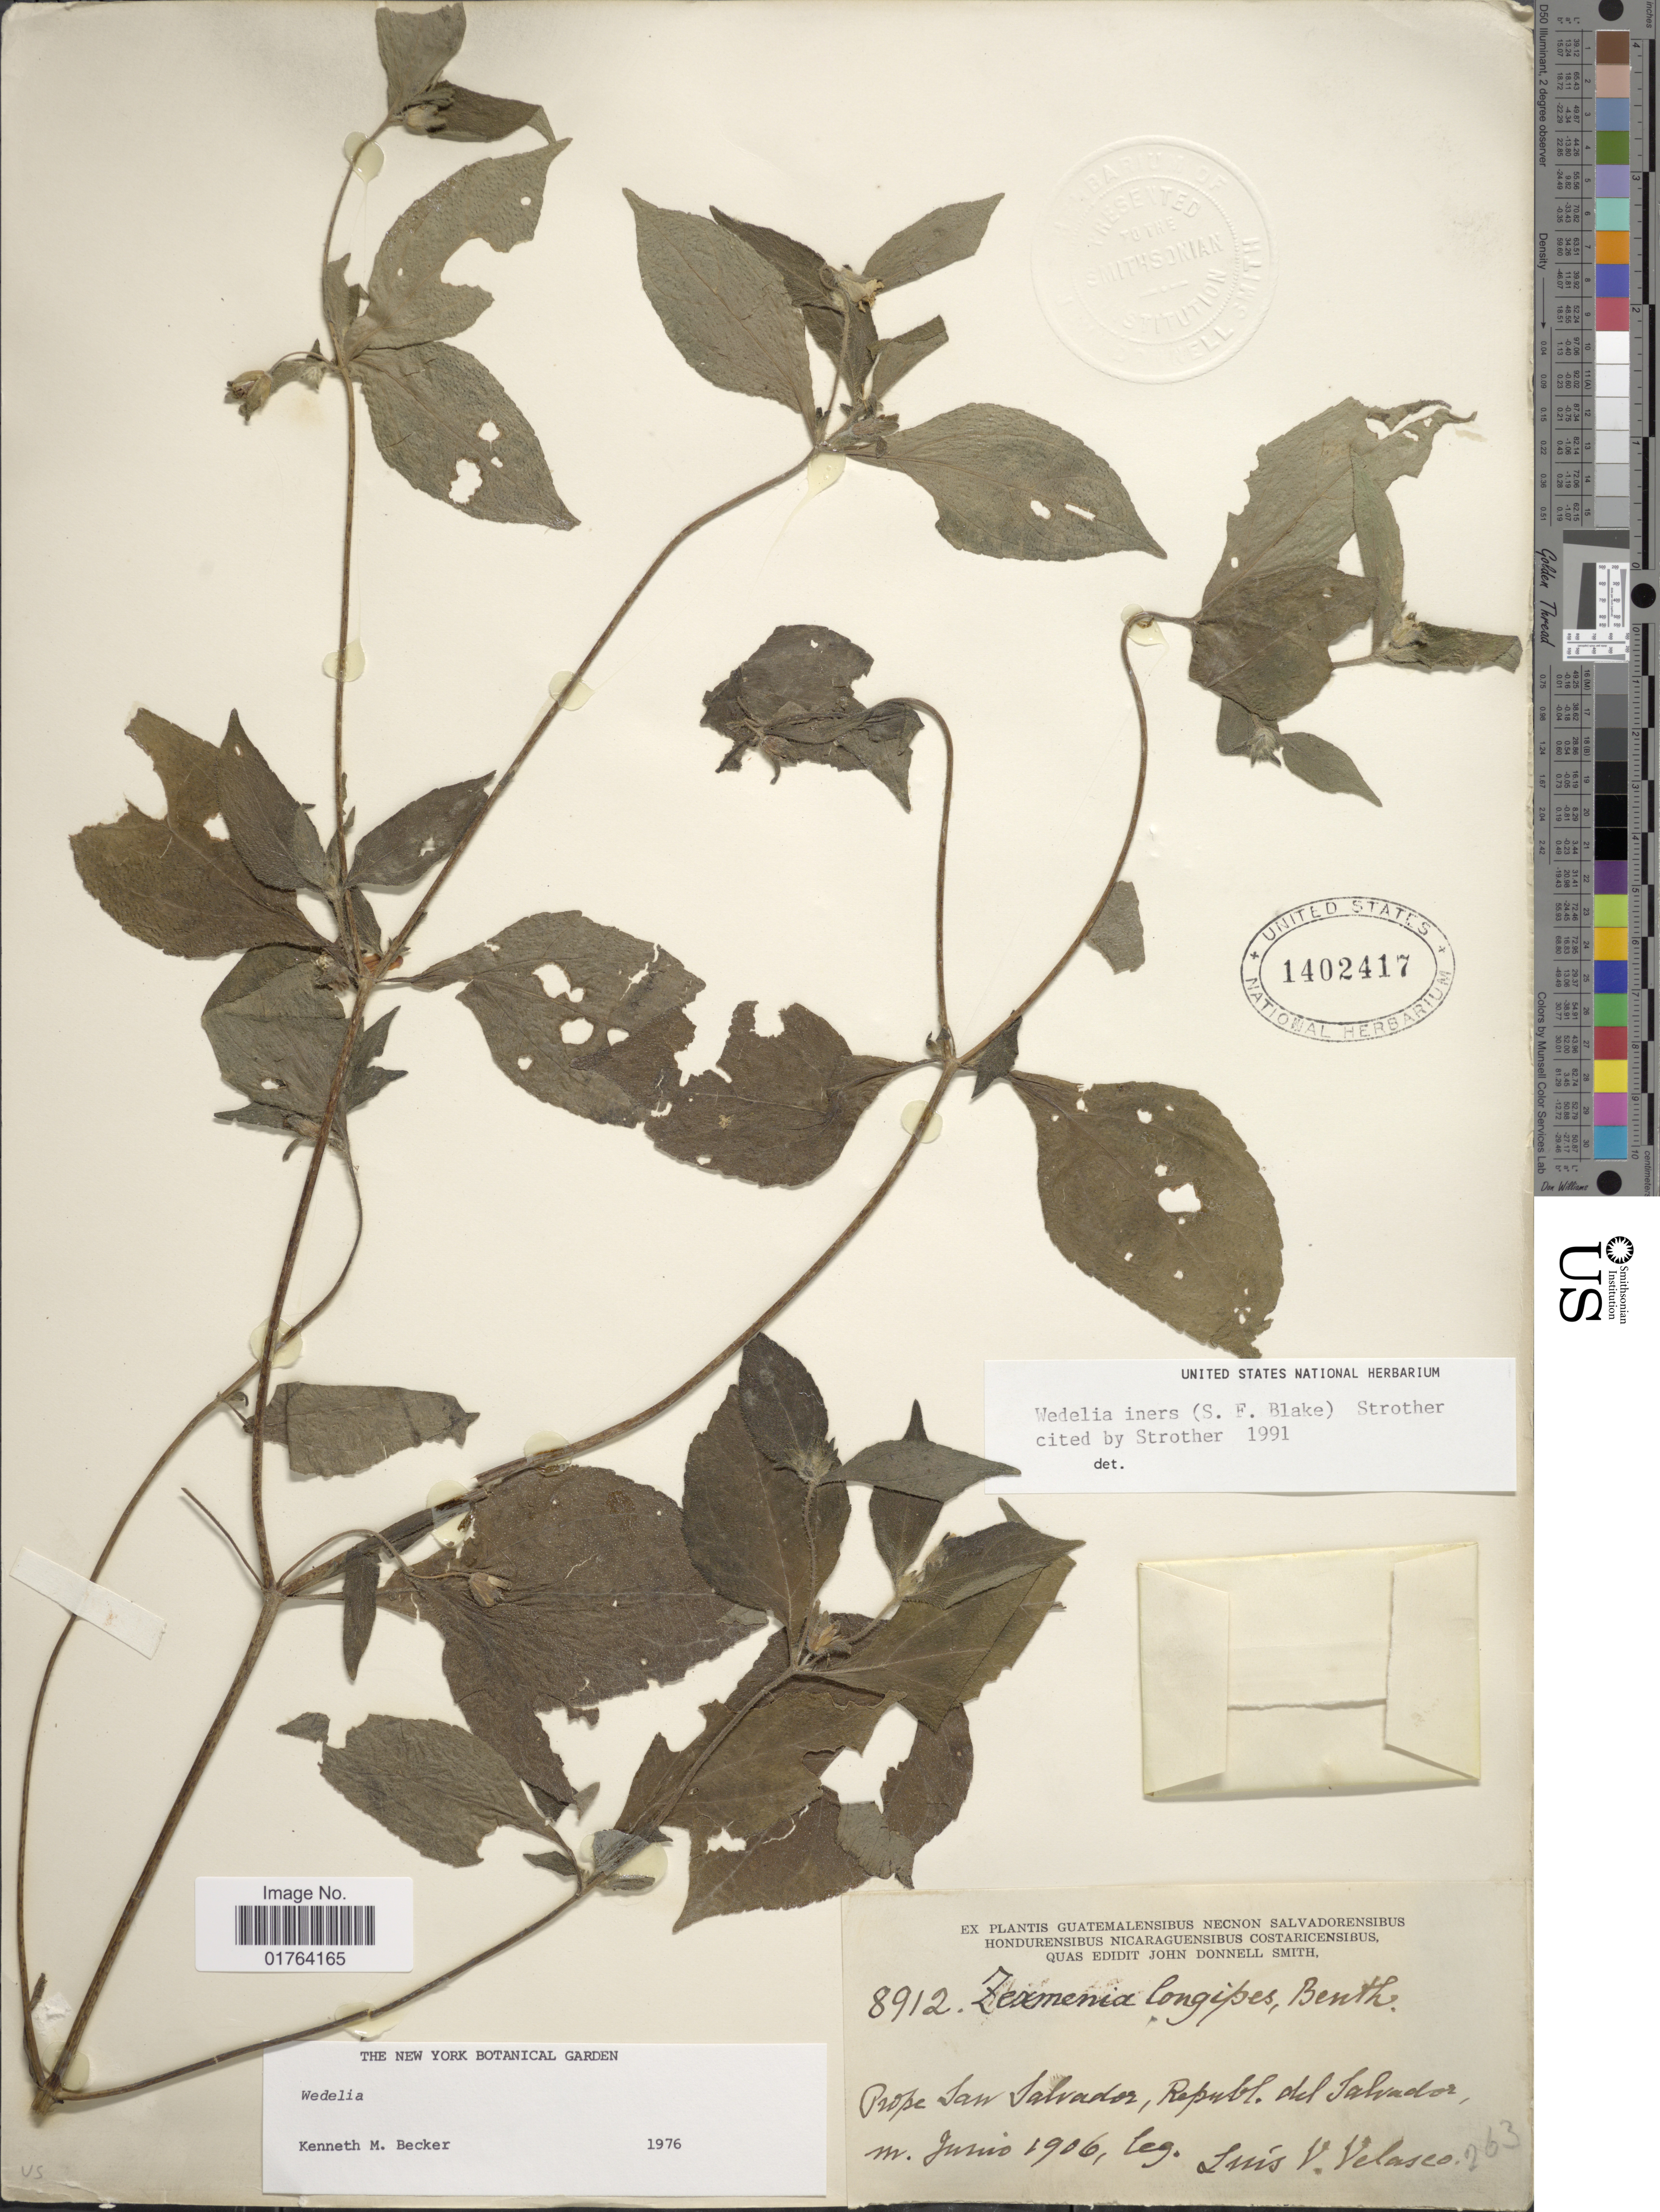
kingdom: Plantae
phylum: Tracheophyta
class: Magnoliopsida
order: Asterales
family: Asteraceae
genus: Wedelia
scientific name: Wedelia iners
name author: (S.F. Blake) Strother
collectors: L. Velasco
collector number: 8912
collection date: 1906-06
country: El Salvador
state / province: San Salvador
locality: San Salvador, Repl. del Salvador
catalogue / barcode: US 1402417